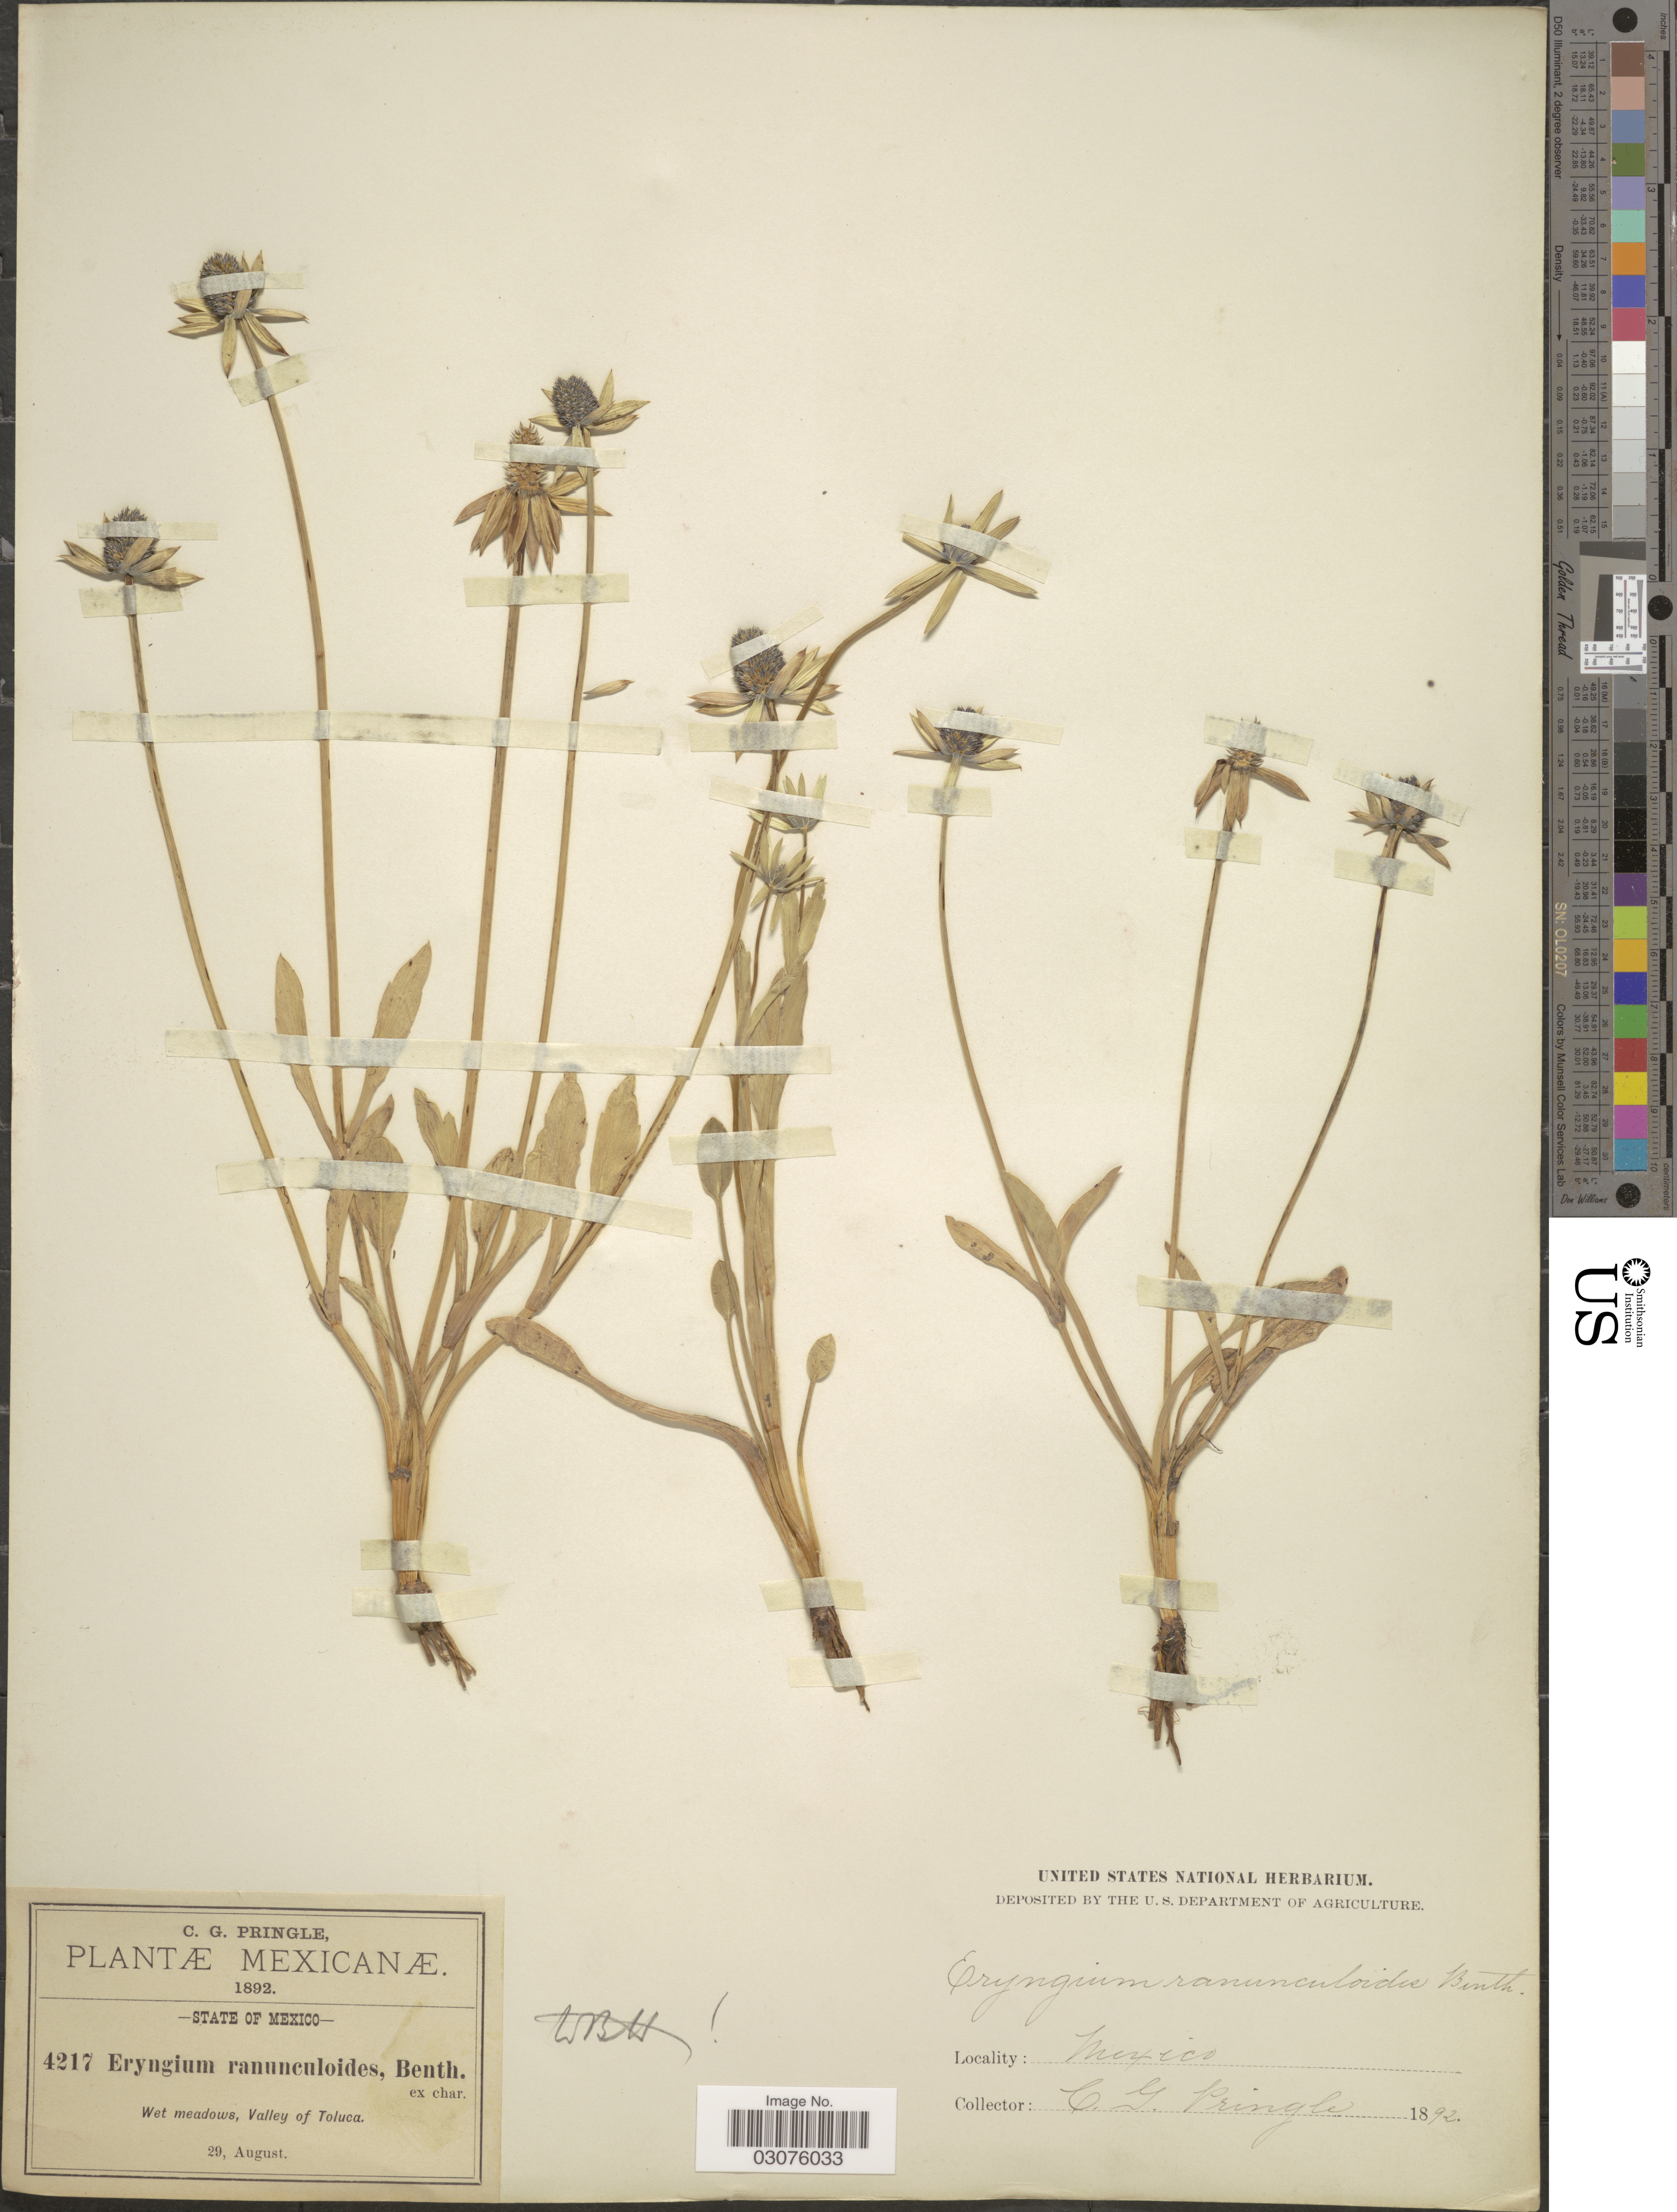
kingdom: Plantae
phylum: Tracheophyta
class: Magnoliopsida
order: Apiales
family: Apiaceae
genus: Eryngium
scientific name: Eryngium ranunculoides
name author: Benth.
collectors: C. G. Pringle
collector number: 4217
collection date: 1892-08-29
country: Mexico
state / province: México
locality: State of Mexico. Wet meadows, Valley of Toluca.